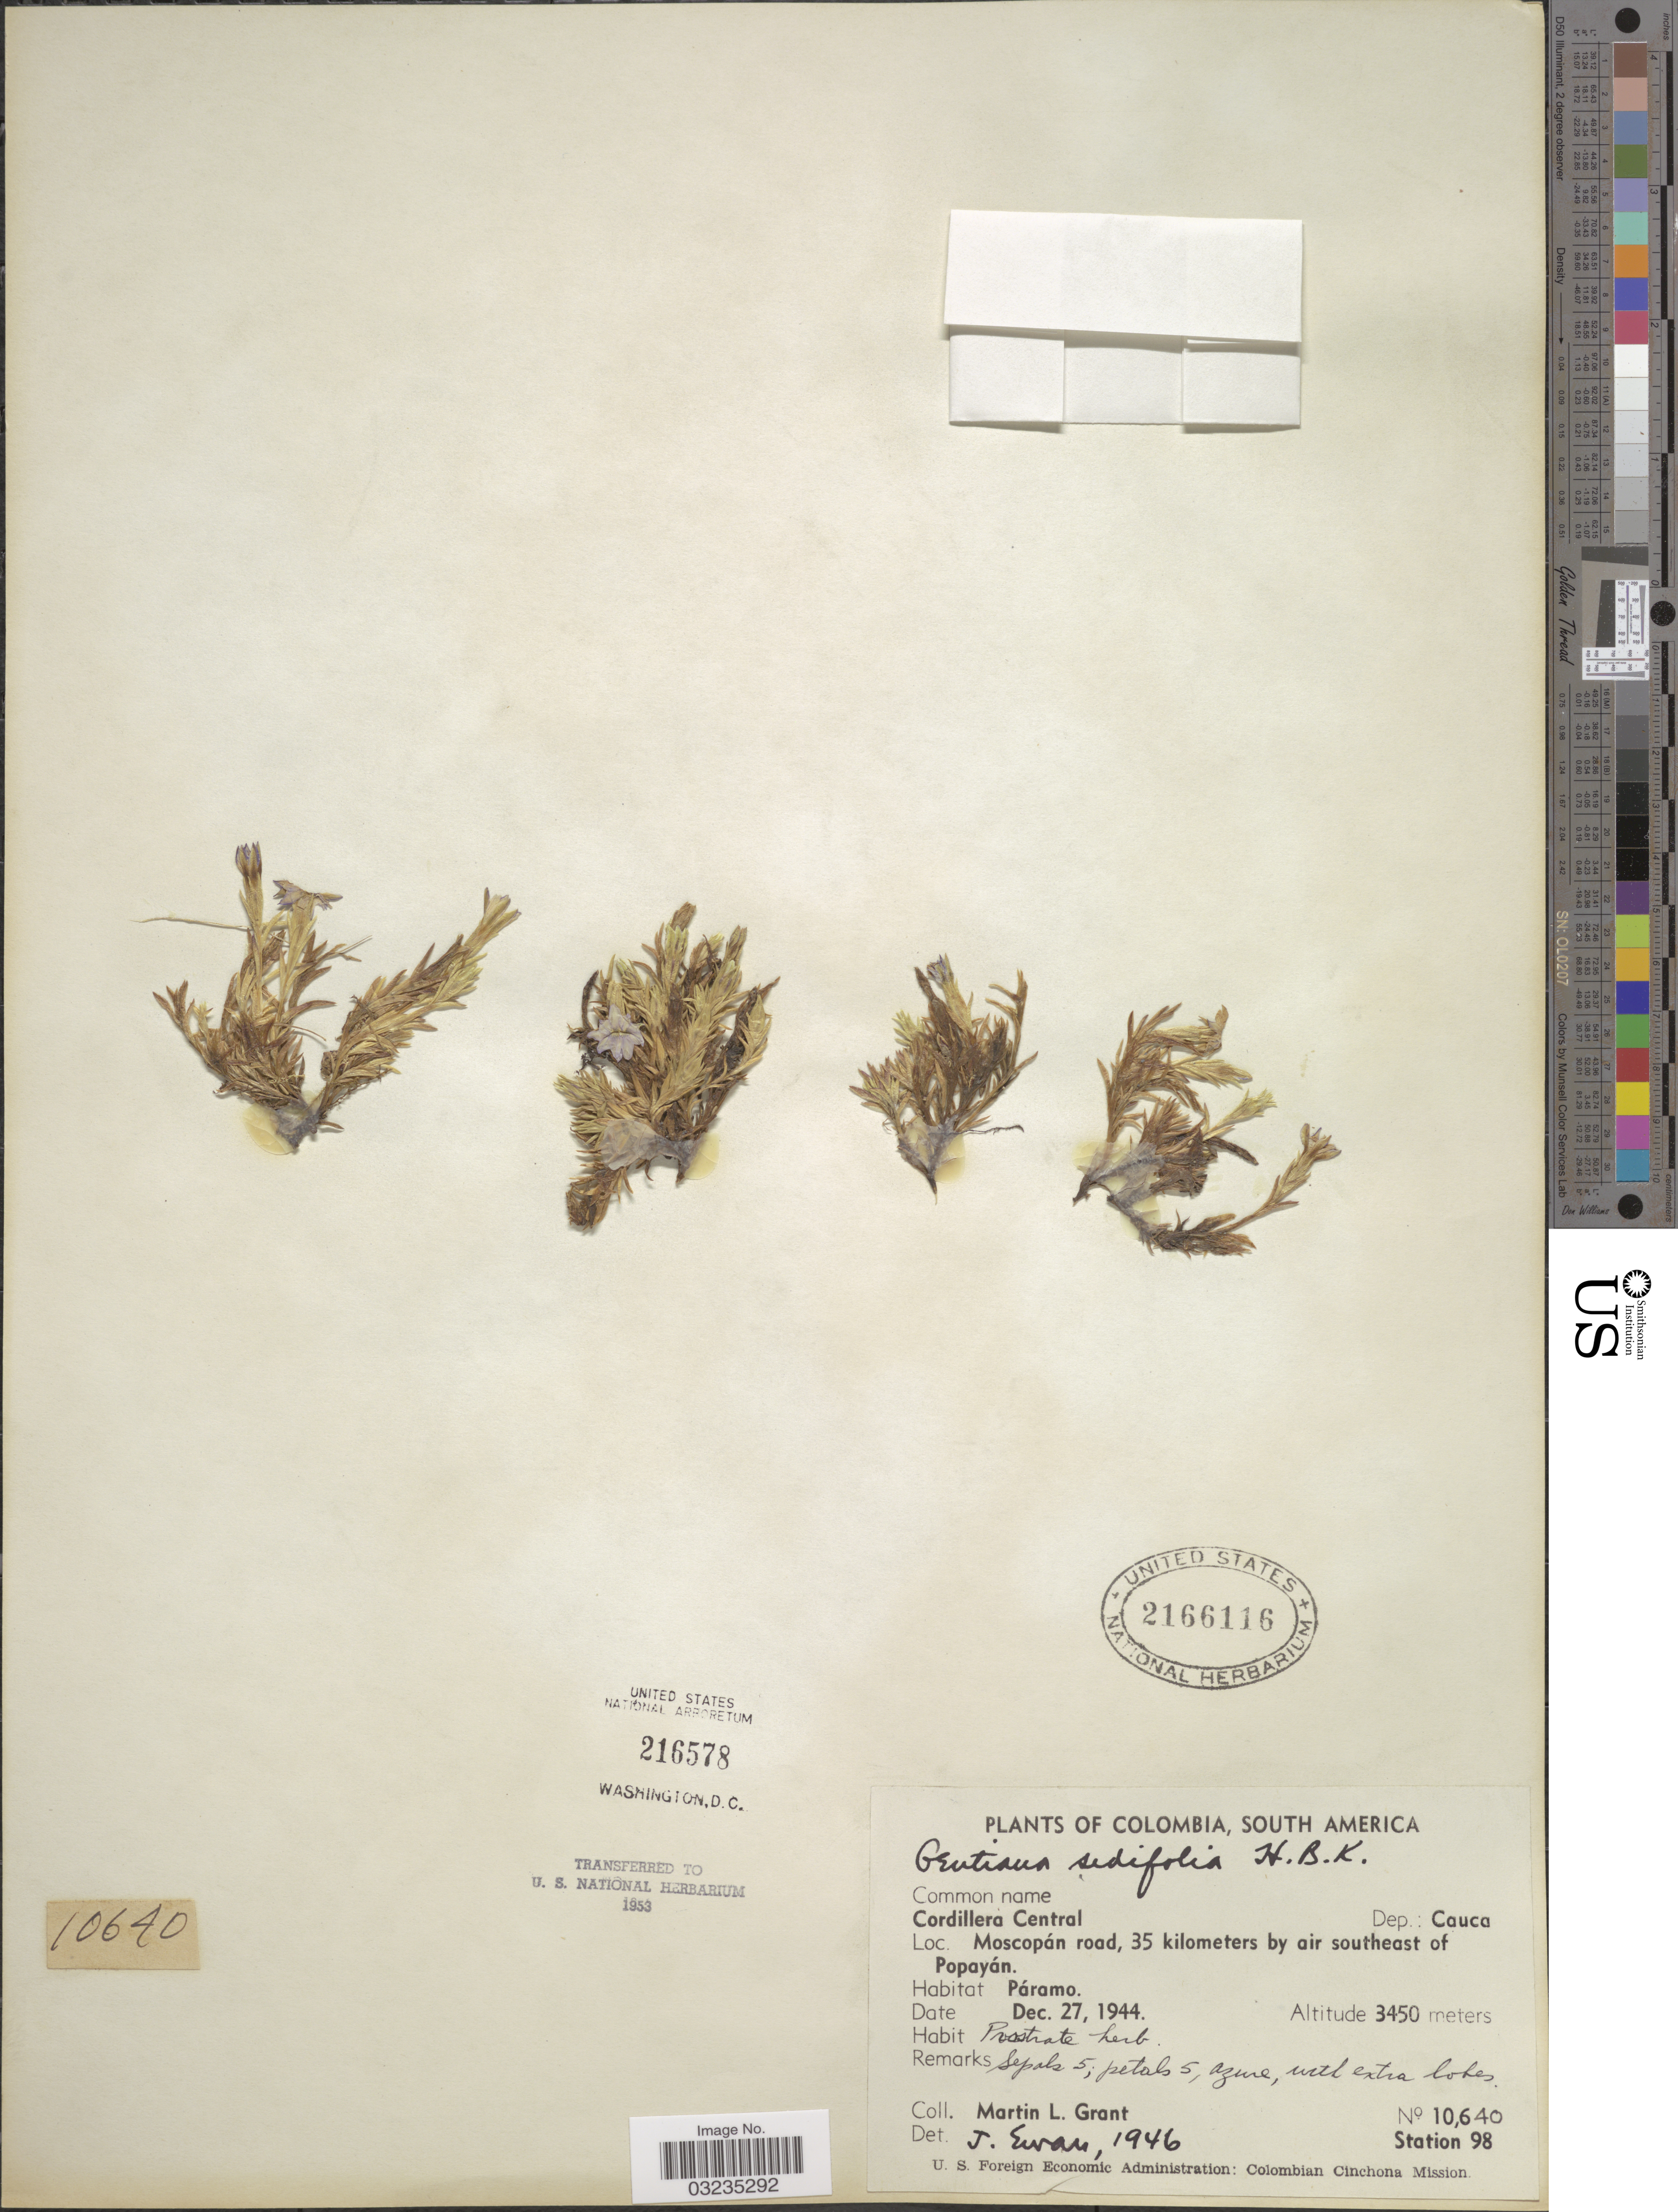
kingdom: Plantae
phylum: Tracheophyta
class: Magnoliopsida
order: Gentianales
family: Gentianaceae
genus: Gentiana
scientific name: Gentiana sedifolia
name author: Kunth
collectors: M. L. Grant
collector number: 10640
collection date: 1944-12-27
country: Colombia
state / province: Cauca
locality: Cordillera Central. Dep.: Cauca. Moscopán road, 35 kilometers by air southeast of Popayán. Páramo.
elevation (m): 3450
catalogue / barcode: US 2166116